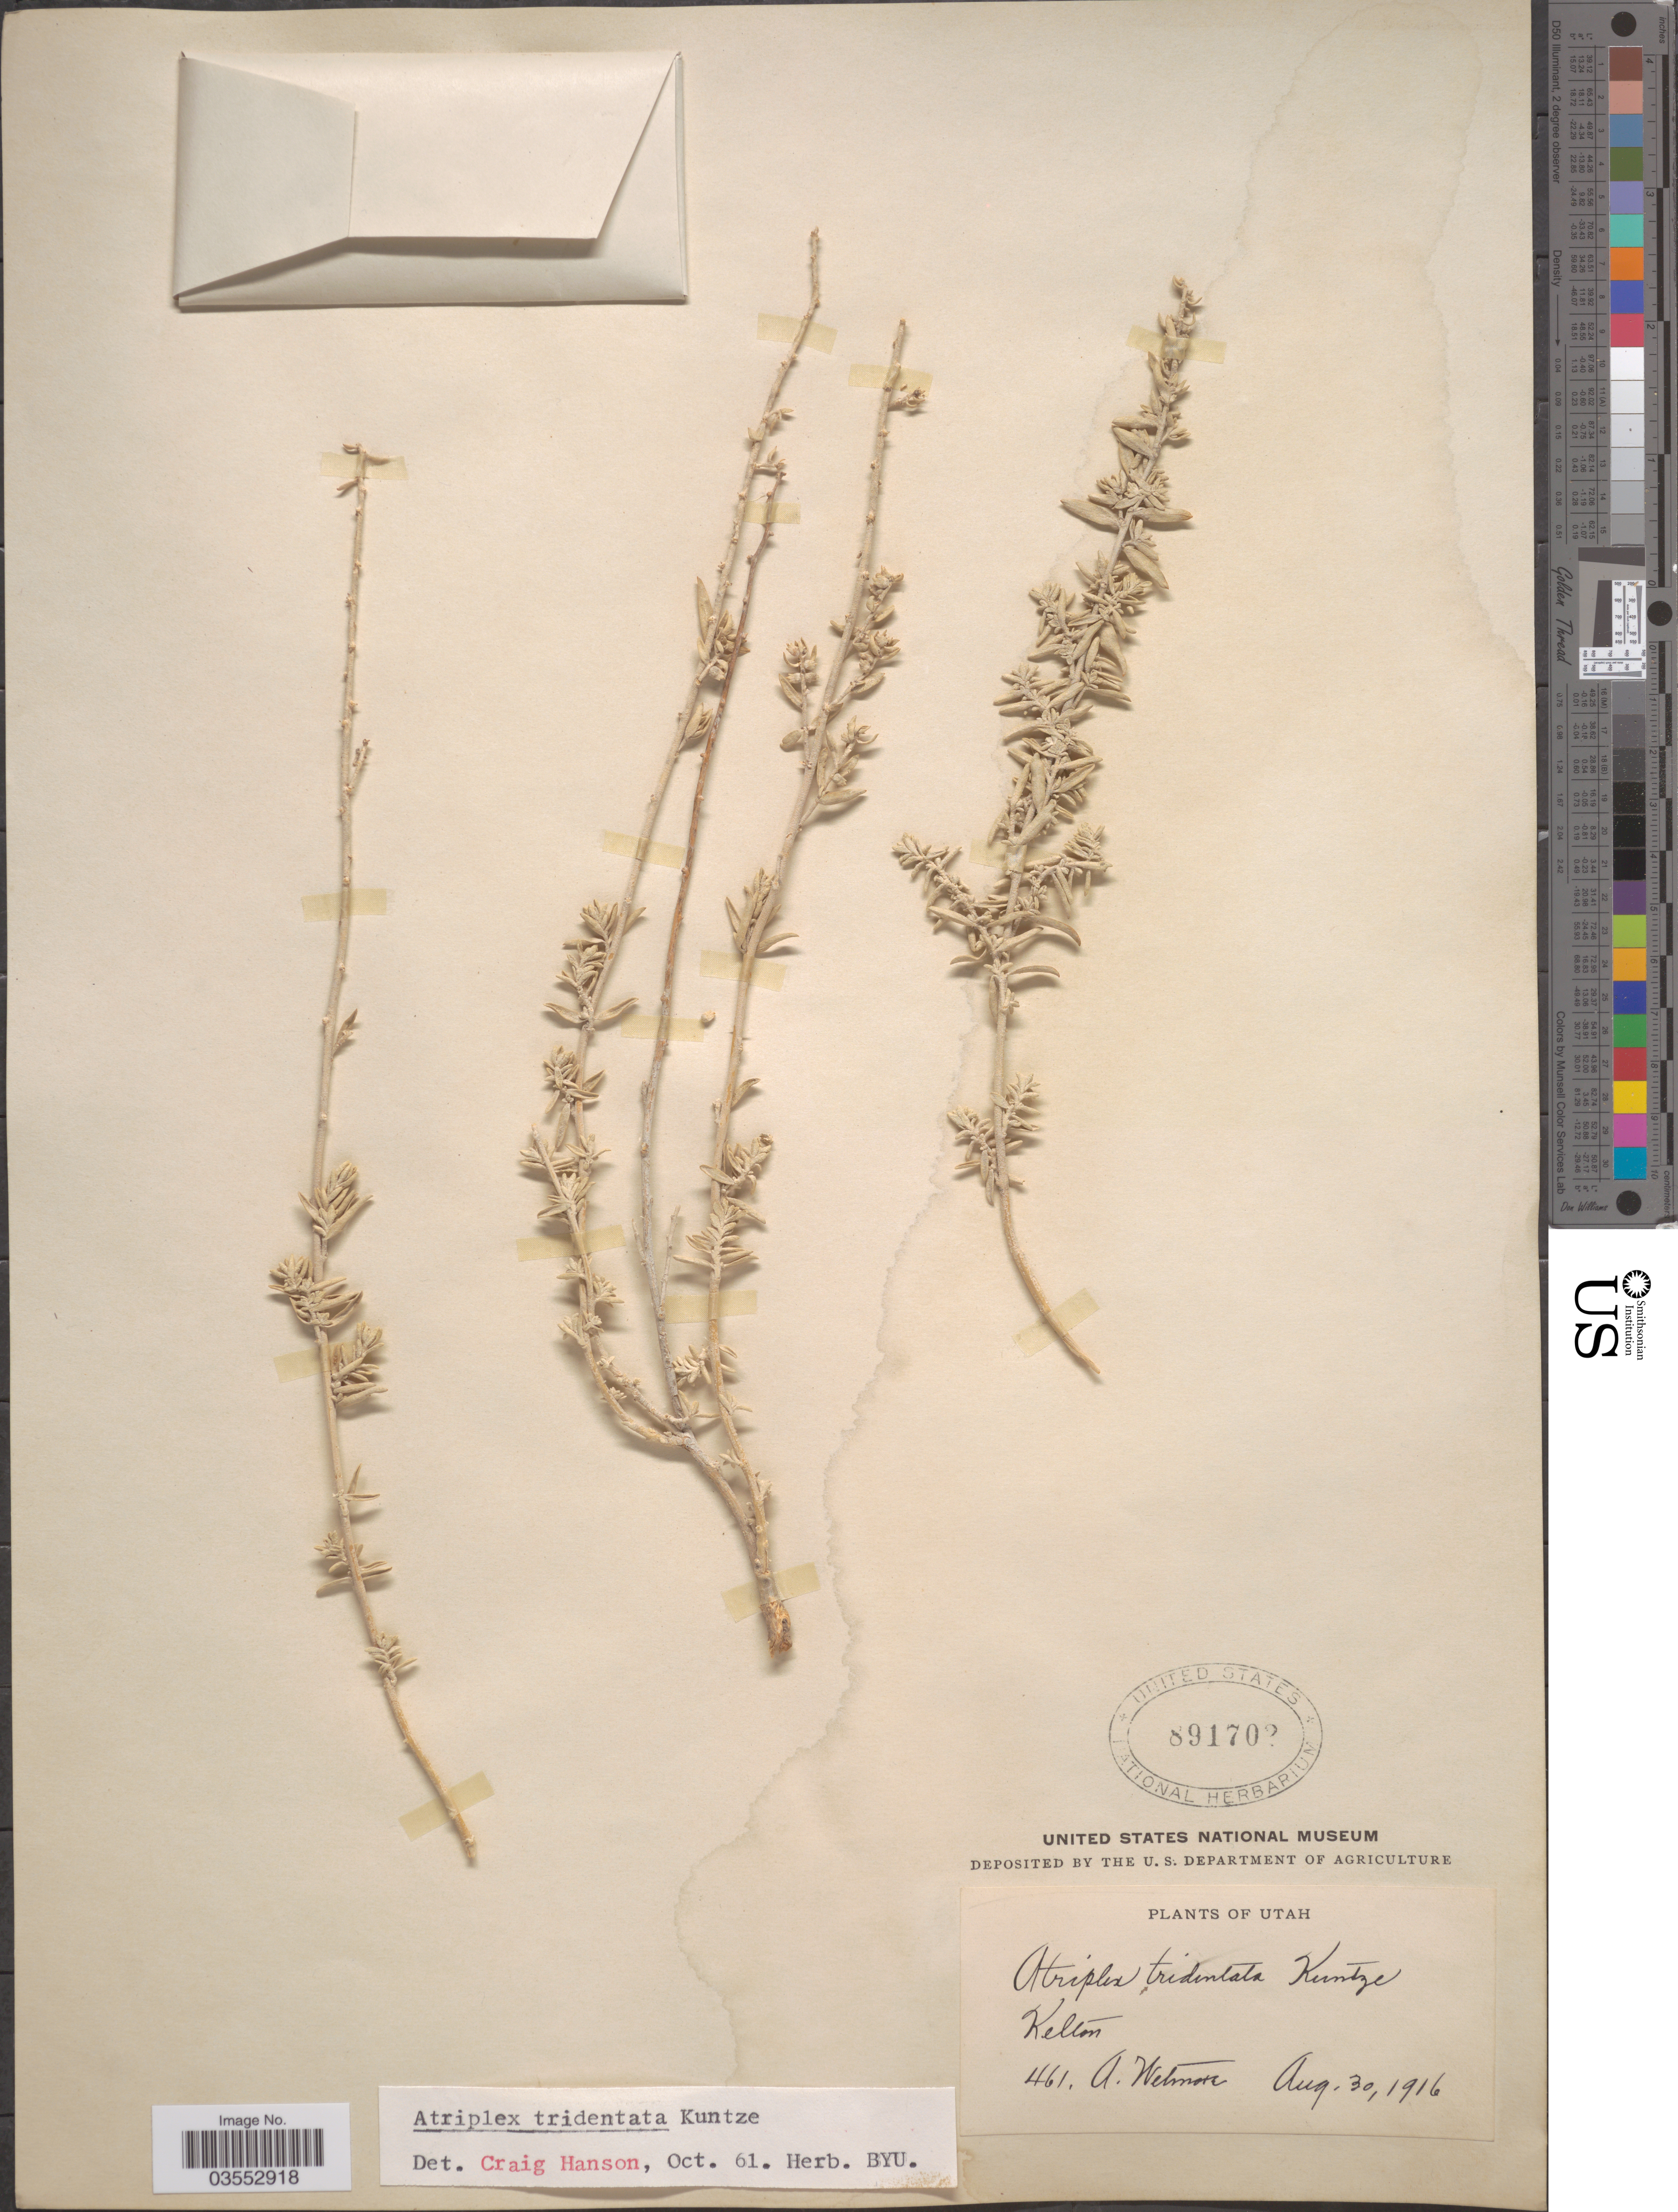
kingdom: Plantae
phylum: Tracheophyta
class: Magnoliopsida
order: Caryophyllales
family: Amaranthaceae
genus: Atriplex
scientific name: Atriplex tridentata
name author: Kuntze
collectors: A. Wetmore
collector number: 461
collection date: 1916-08-30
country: United States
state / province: Utah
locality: Kelton.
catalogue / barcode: US 891702